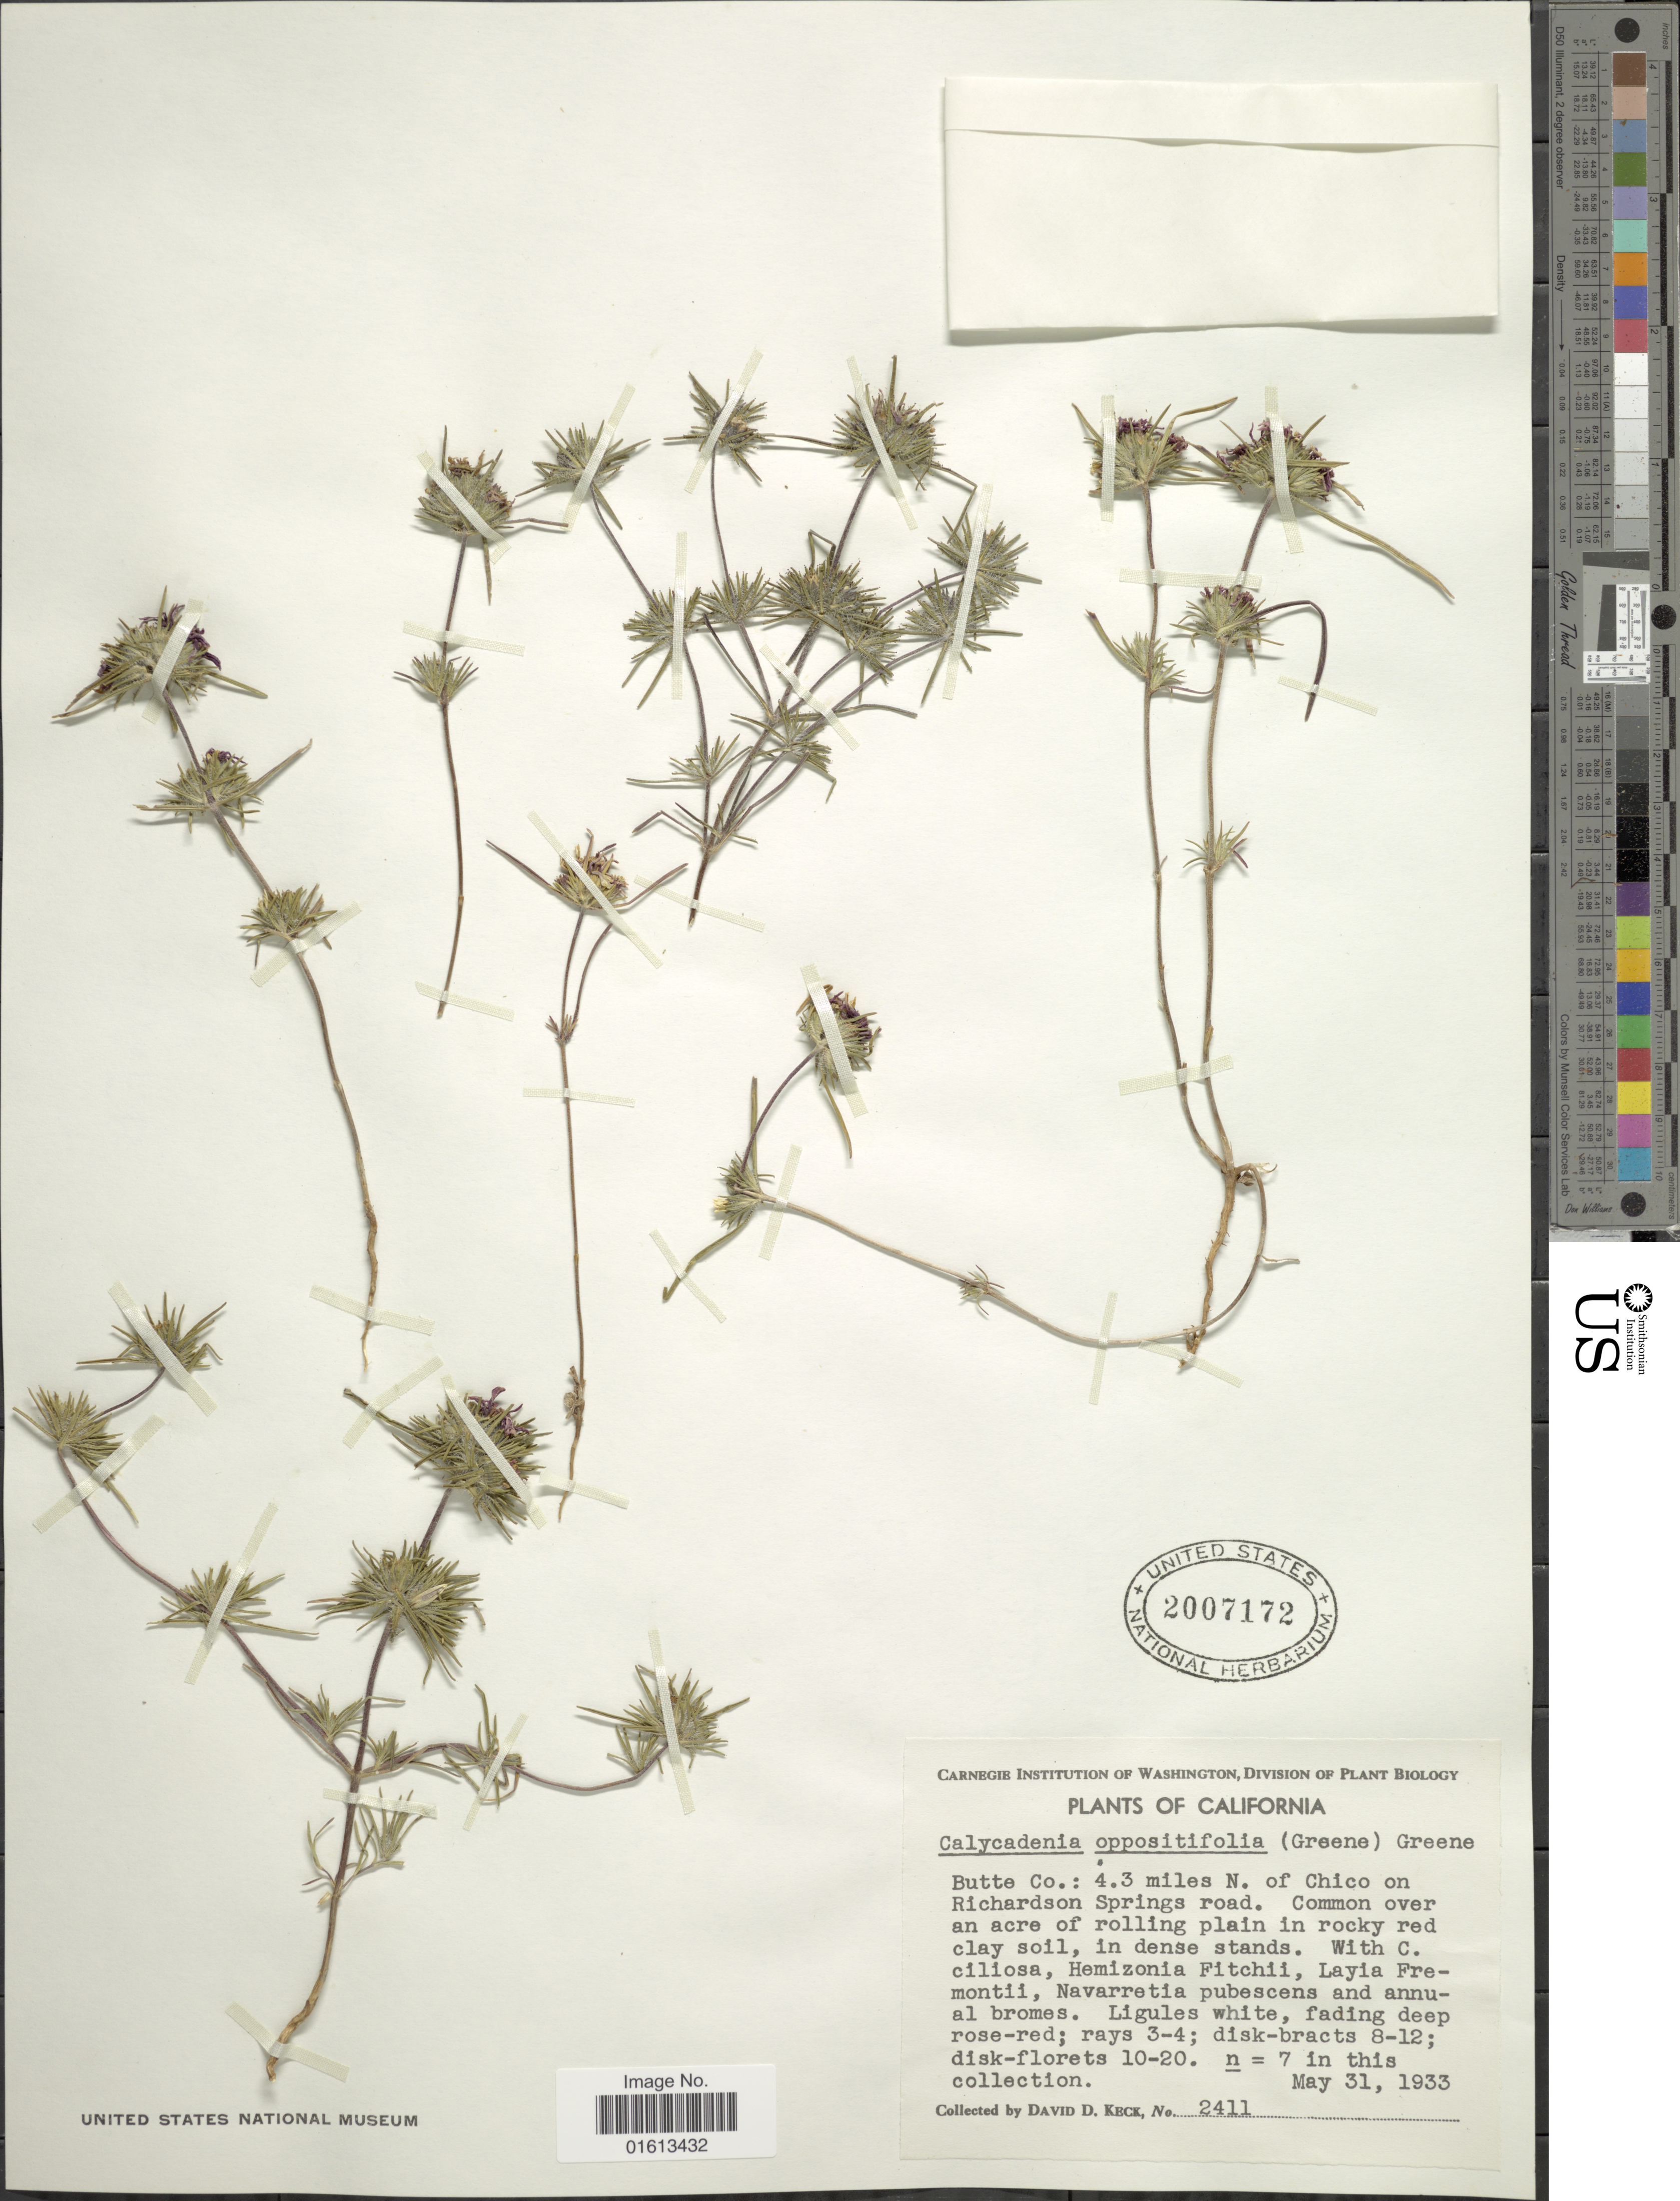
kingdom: Plantae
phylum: Tracheophyta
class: Magnoliopsida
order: Asterales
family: Asteraceae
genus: Calycadenia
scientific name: Calycadenia oppositifolia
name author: (Greene) Greene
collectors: D. D. Keck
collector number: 2411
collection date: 1933-05-31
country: United States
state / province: California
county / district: Butte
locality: Butte Co.: 4.3 miles N. of Chico on Richarson Springs Road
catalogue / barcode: US 2007172